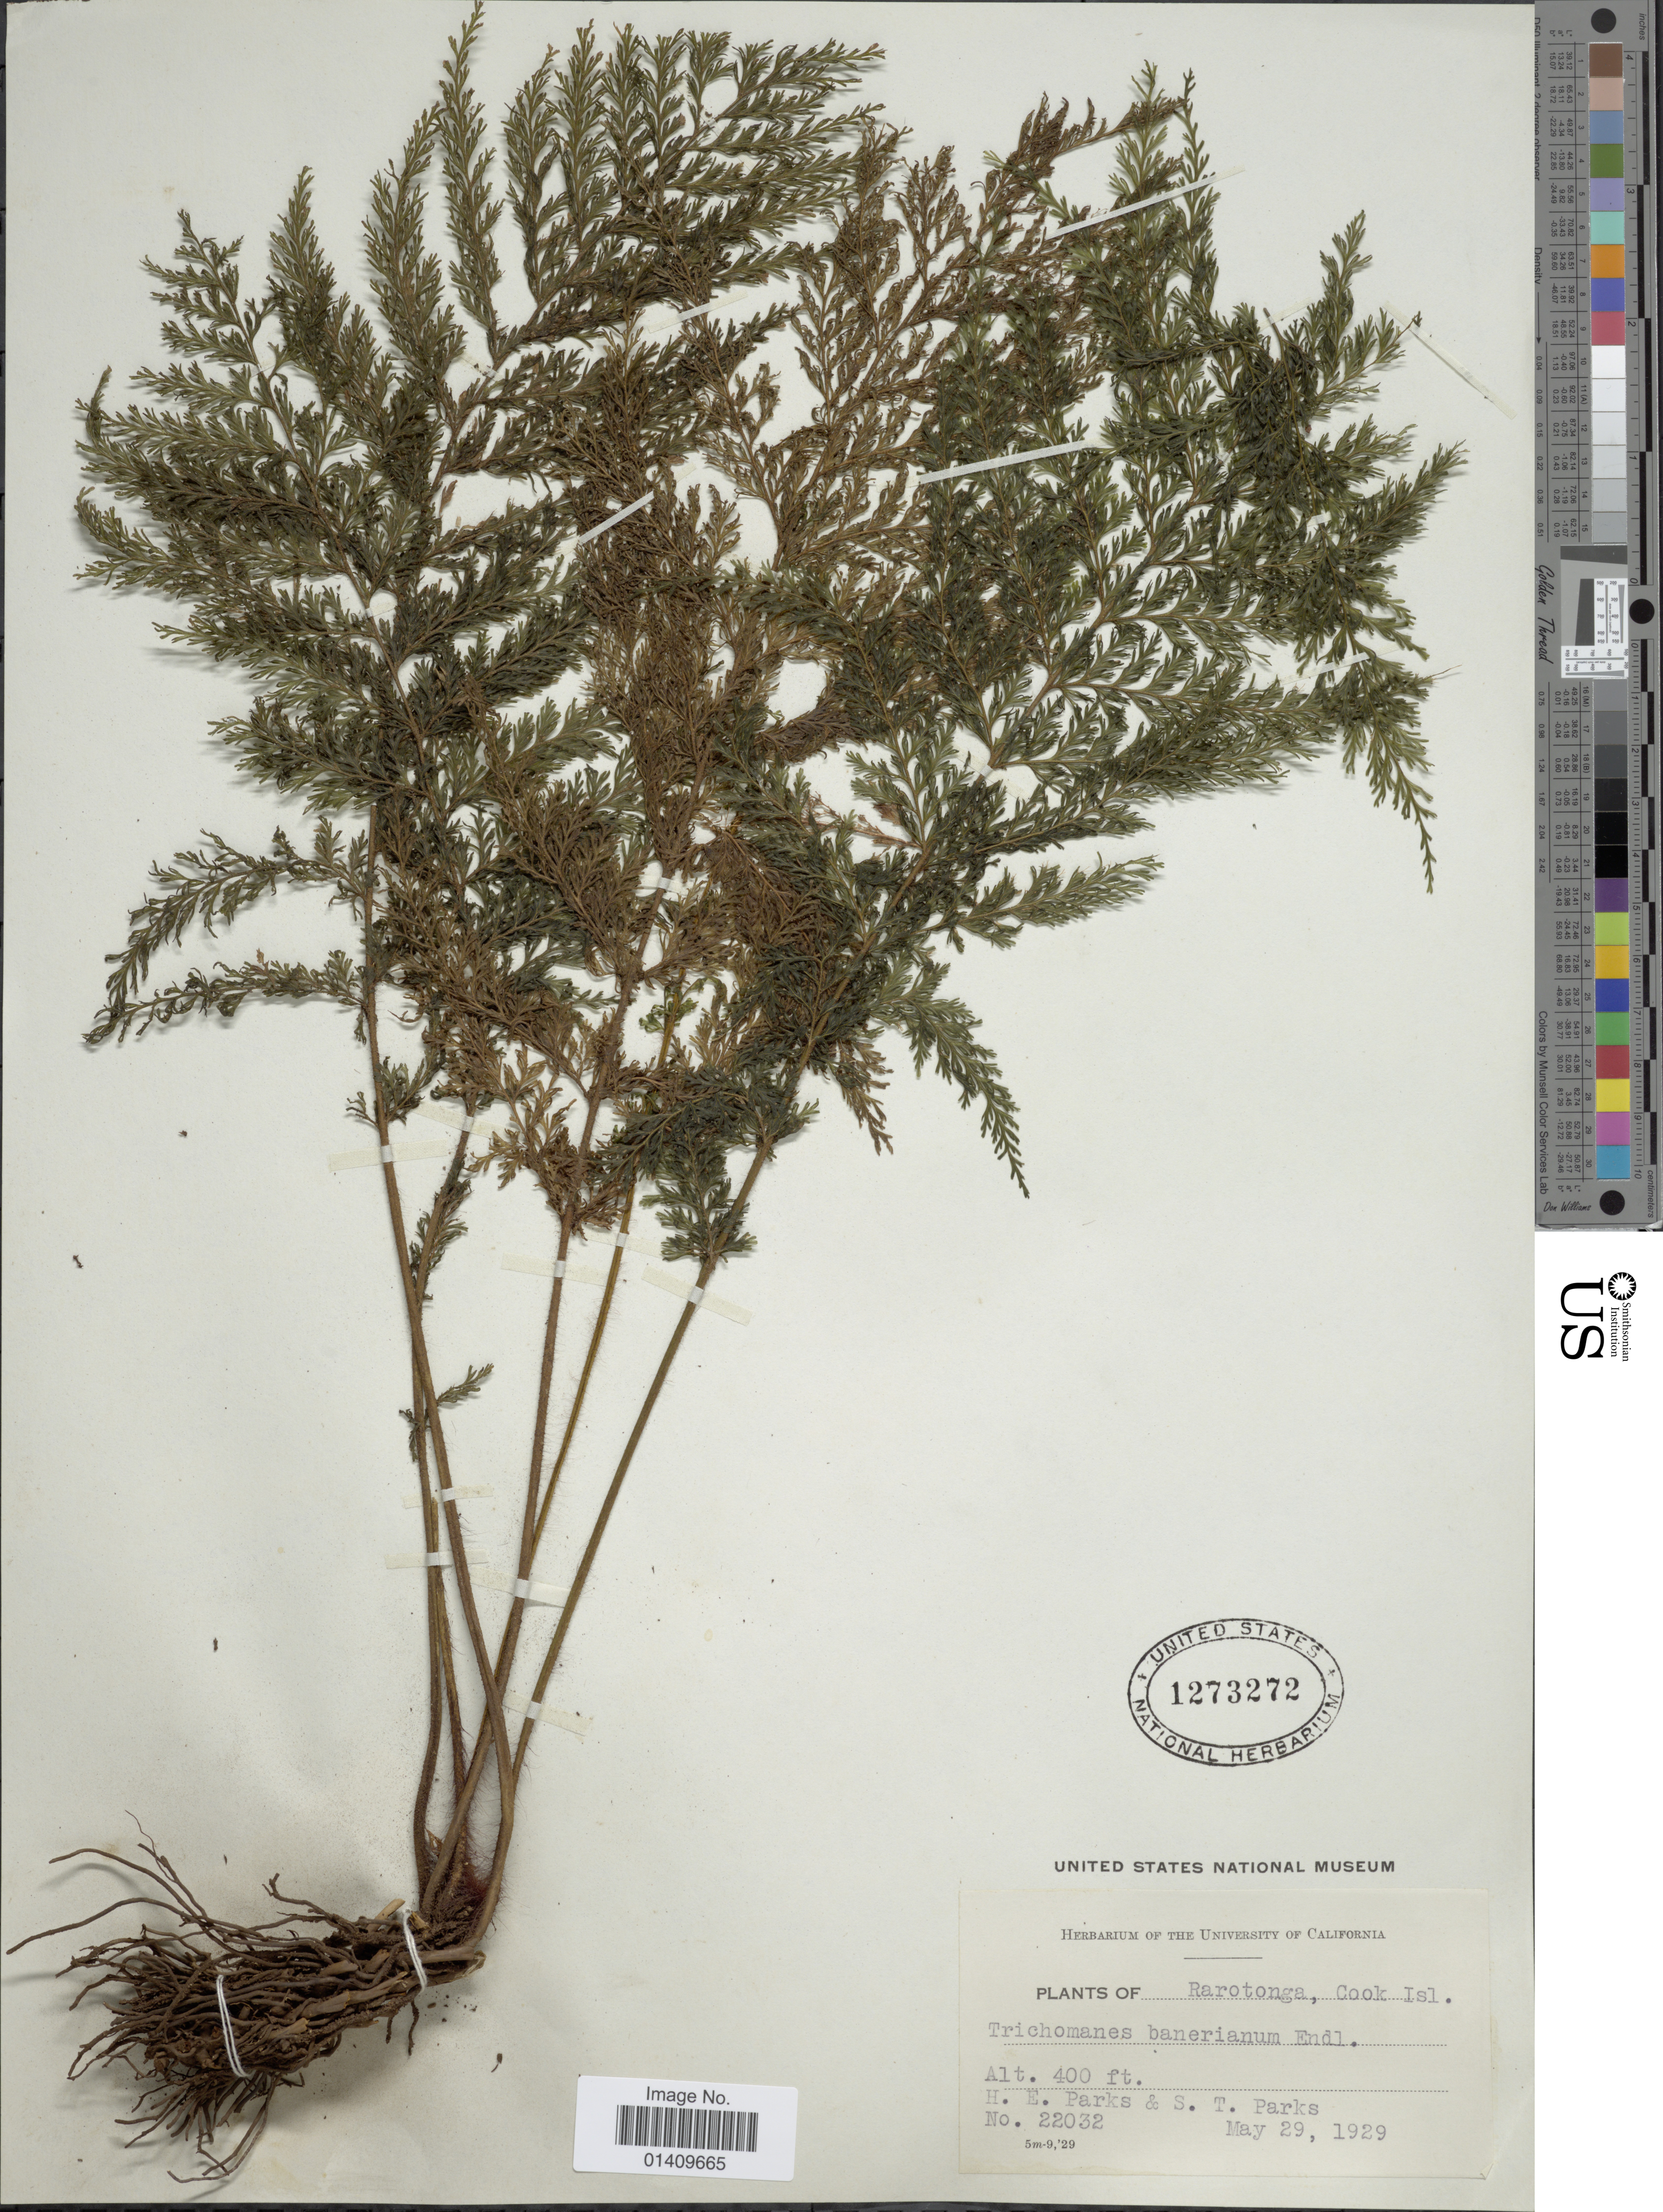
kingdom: Plantae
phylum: Tracheophyta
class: Polypodiopsida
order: Hymenophyllales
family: Hymenophyllaceae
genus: Callistopteris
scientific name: Callistopteris baueriana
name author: Copel.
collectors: H. E. Parks & S. Parks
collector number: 22032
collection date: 1929-05-29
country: Cook Islands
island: Rarotonga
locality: Rarotonga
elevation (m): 122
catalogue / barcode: US 1273272